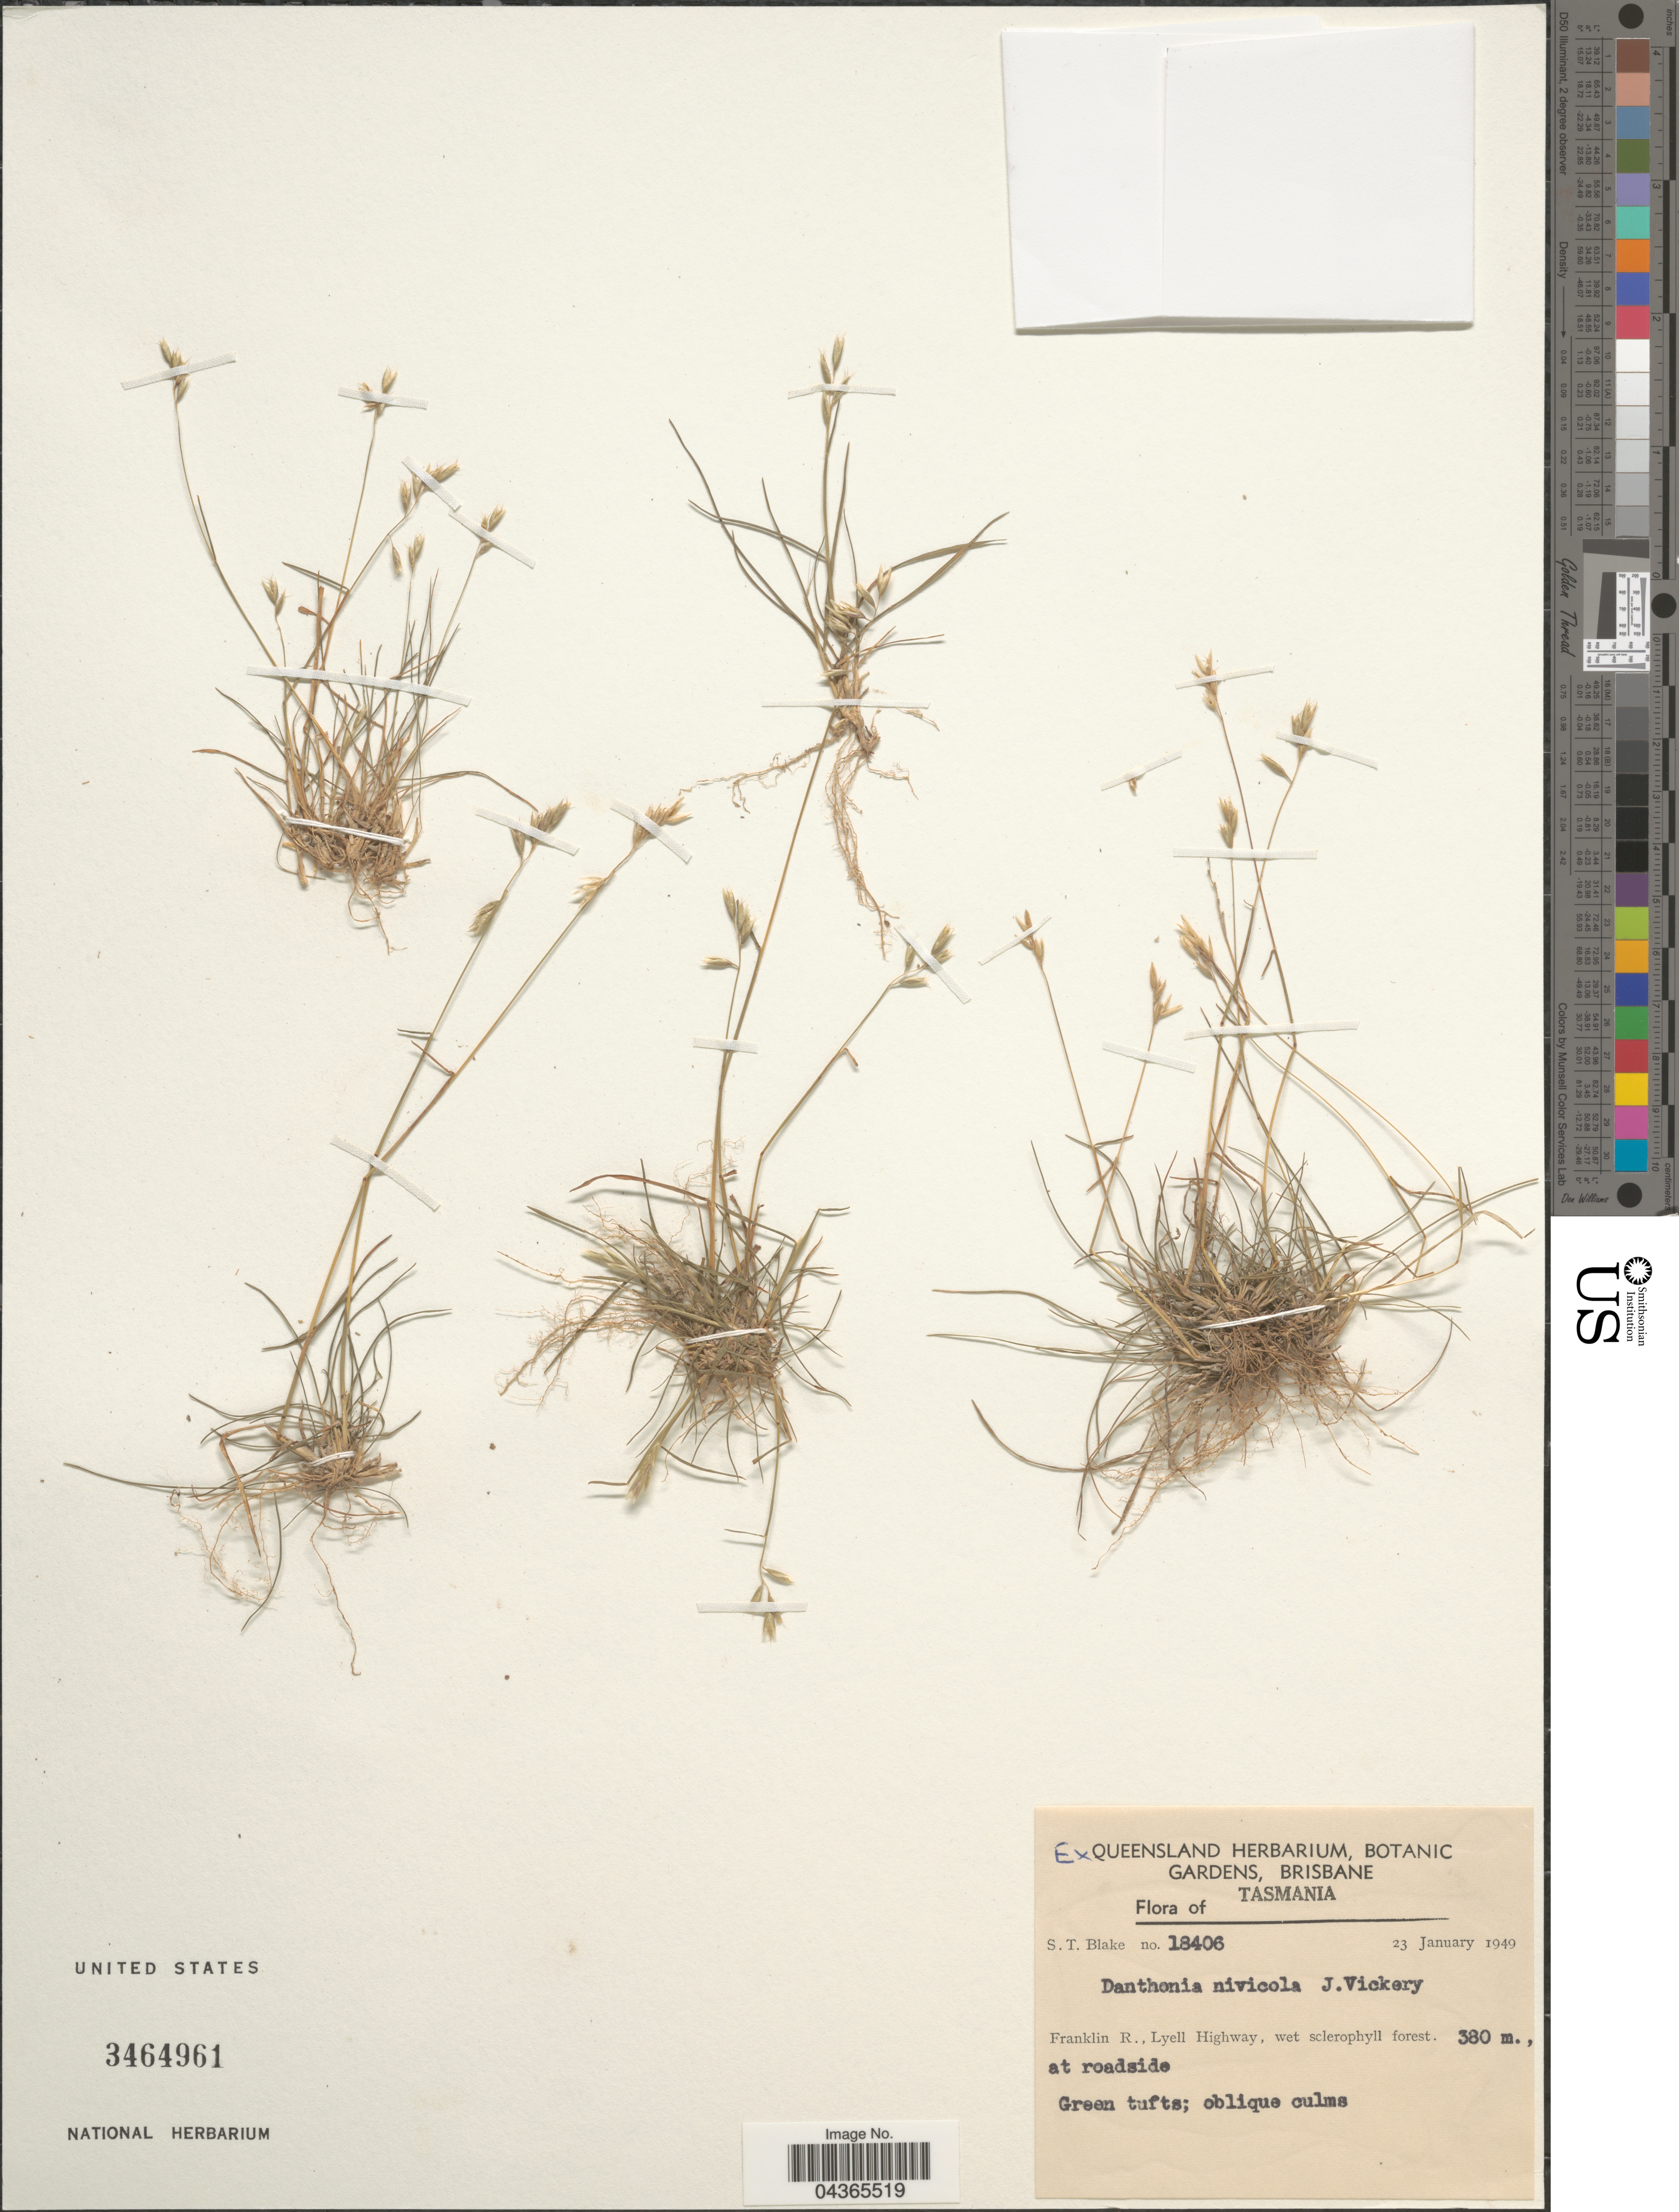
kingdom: Plantae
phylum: Tracheophyta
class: Liliopsida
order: Poales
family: Poaceae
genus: Rytidosperma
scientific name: Rytidosperma nivicola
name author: (Vickery) Connor & Edgar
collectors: S. T. Blake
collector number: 18406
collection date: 1949-01-23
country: Australia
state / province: Tasmania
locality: Franklin R., Lyell Highway, wet sclerophyll forest. At roadside.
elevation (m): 380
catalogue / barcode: US 3464961